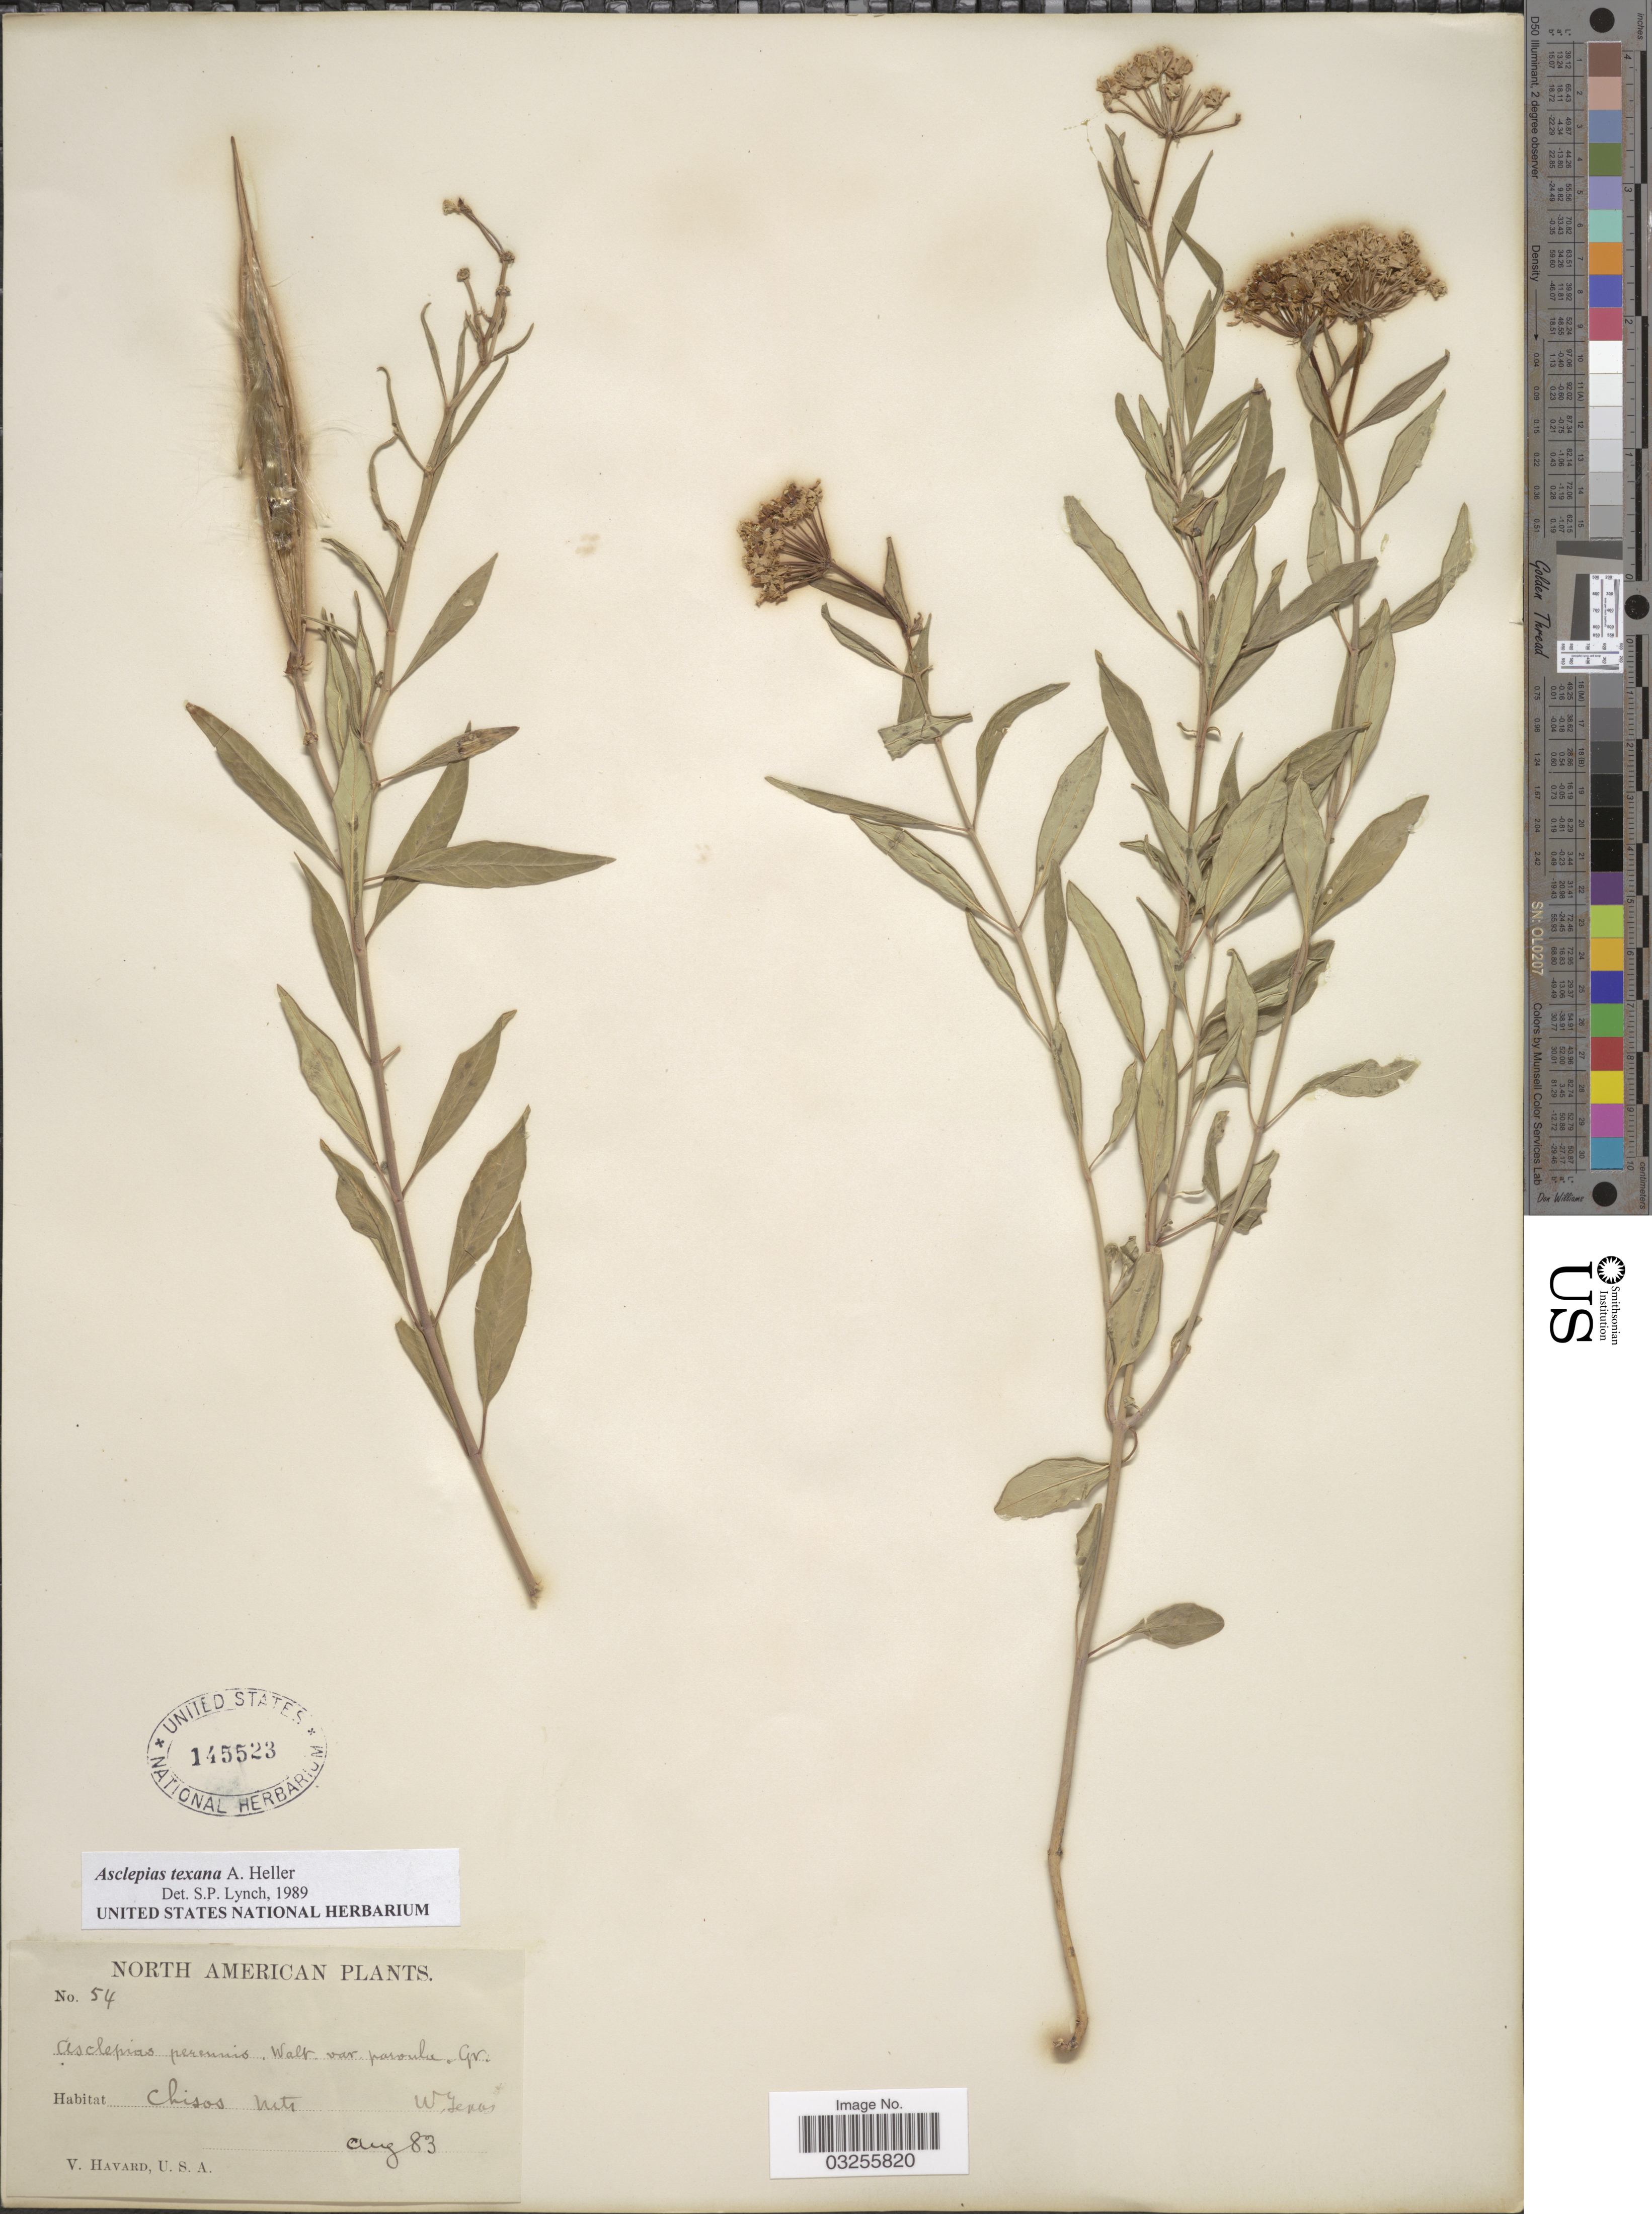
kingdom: Plantae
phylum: Tracheophyta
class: Magnoliopsida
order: Gentianales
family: Apocynaceae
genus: Asclepias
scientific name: Asclepias texana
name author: A. Heller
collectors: V. Havard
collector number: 54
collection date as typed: Transcribed d/m/y: /8/83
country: United States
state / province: Texas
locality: Chisos Mts., W. Texas.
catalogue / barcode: US 145523